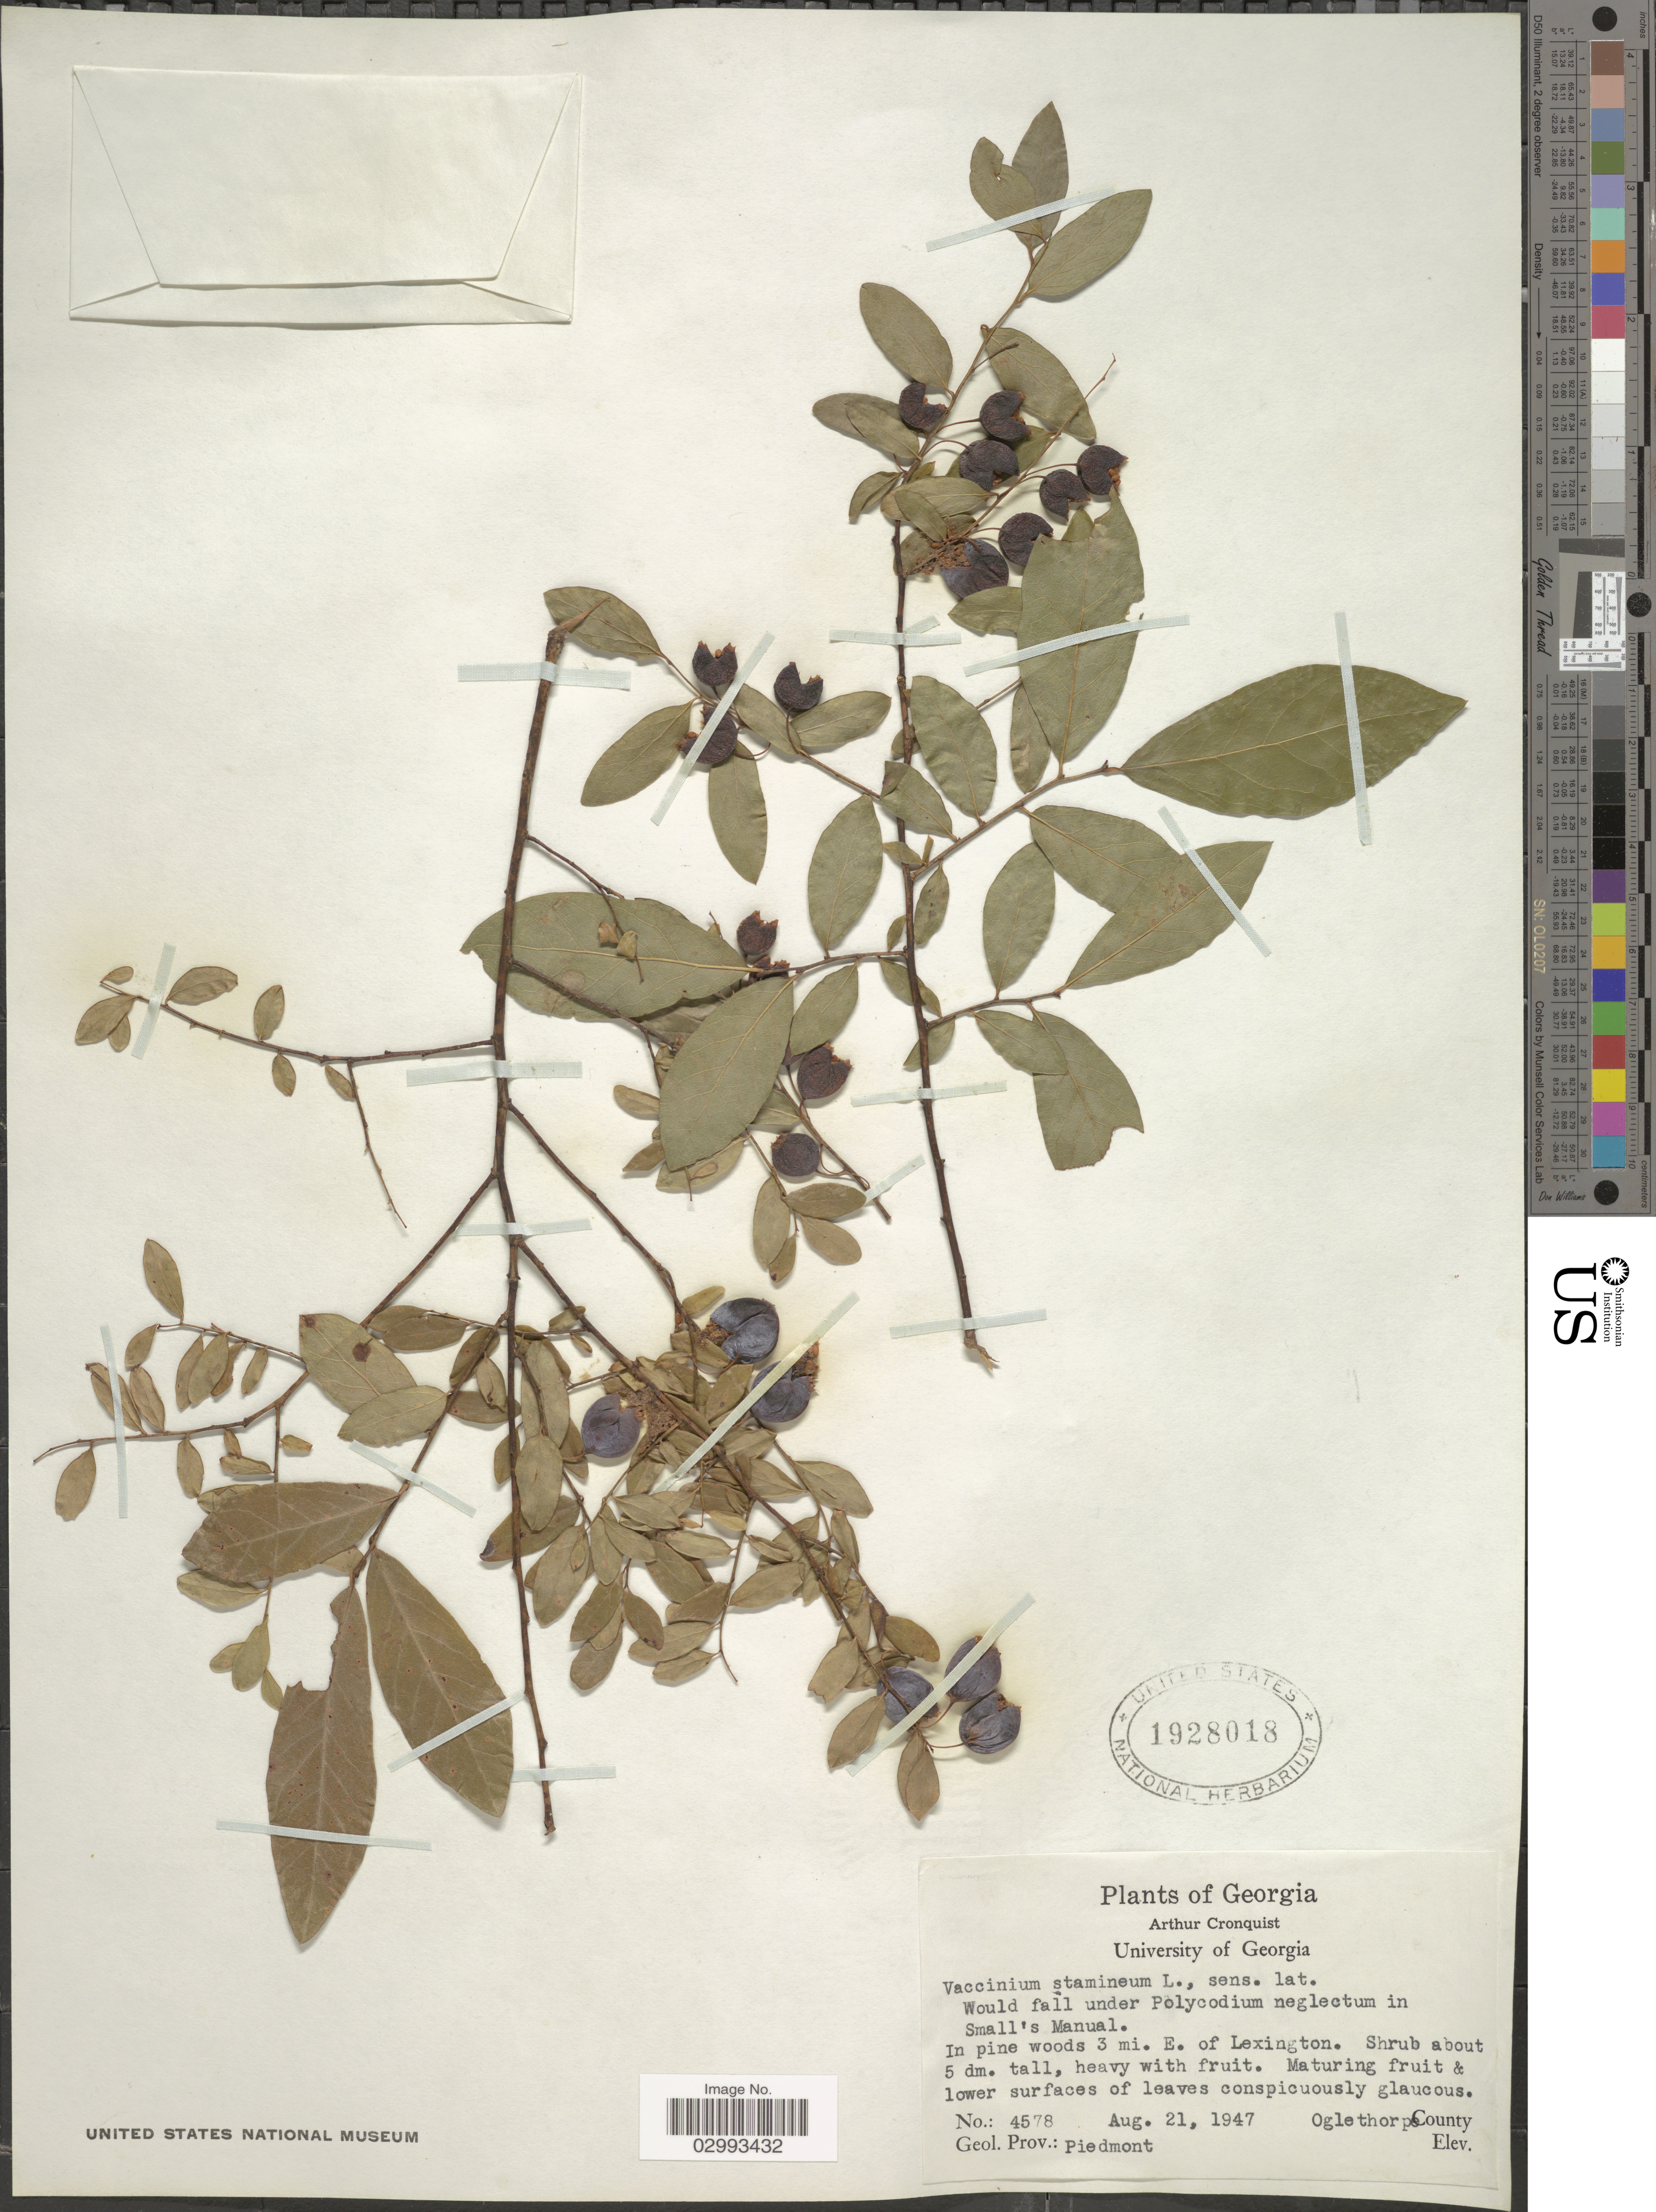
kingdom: Plantae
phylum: Tracheophyta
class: Magnoliopsida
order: Ericales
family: Ericaceae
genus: Polycodium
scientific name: Polycodium stamineum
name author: (L.) Greene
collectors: A. J. Cronquist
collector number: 4578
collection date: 1947-08-21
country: United States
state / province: Georgia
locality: In pine woods 3 mi. E. of Lexington. Oglethorpe County. Geol. Prov.: Piedmont.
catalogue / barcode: US 1928018